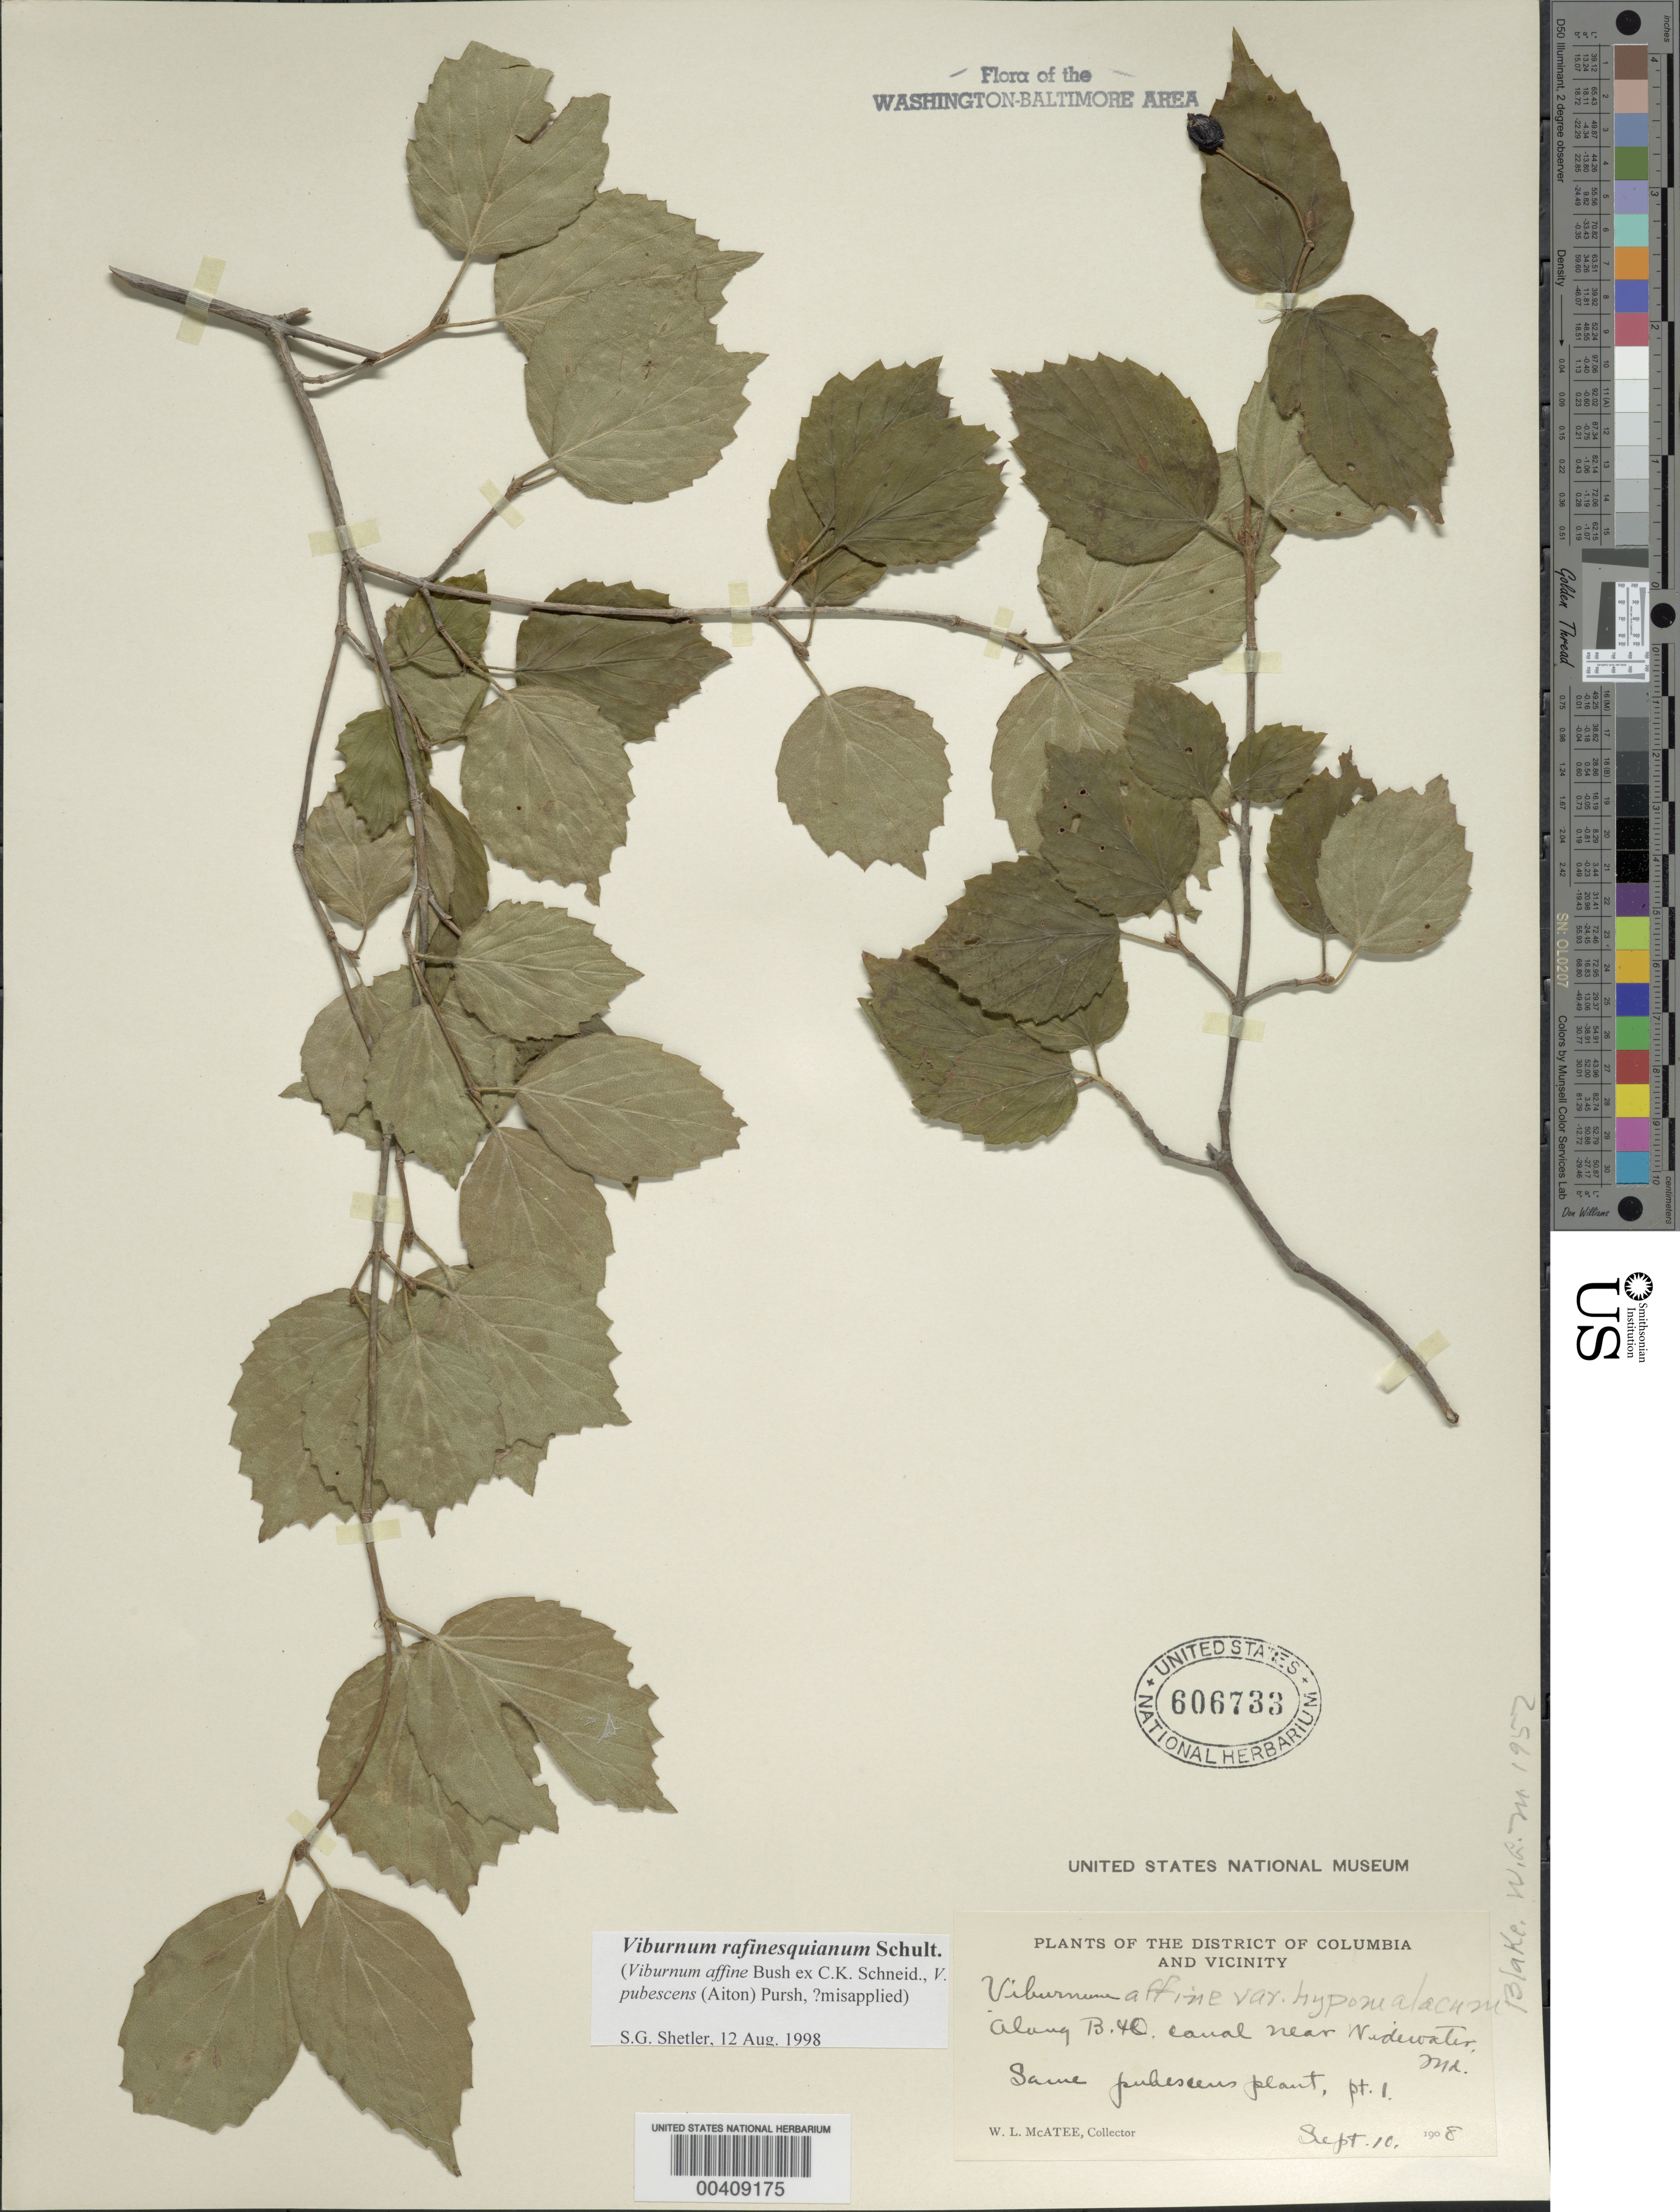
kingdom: Plantae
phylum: Tracheophyta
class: Magnoliopsida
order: Dipsacales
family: Viburnaceae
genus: Viburnum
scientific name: Viburnum rafinesqueanum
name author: Schult.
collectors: W. McAtee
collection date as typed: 10 Sep 1908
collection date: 1908-09-10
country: United States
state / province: Maryland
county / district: Montgomery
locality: Widewater, C. & O. Canal C. & O. Canal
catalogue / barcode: US 606733